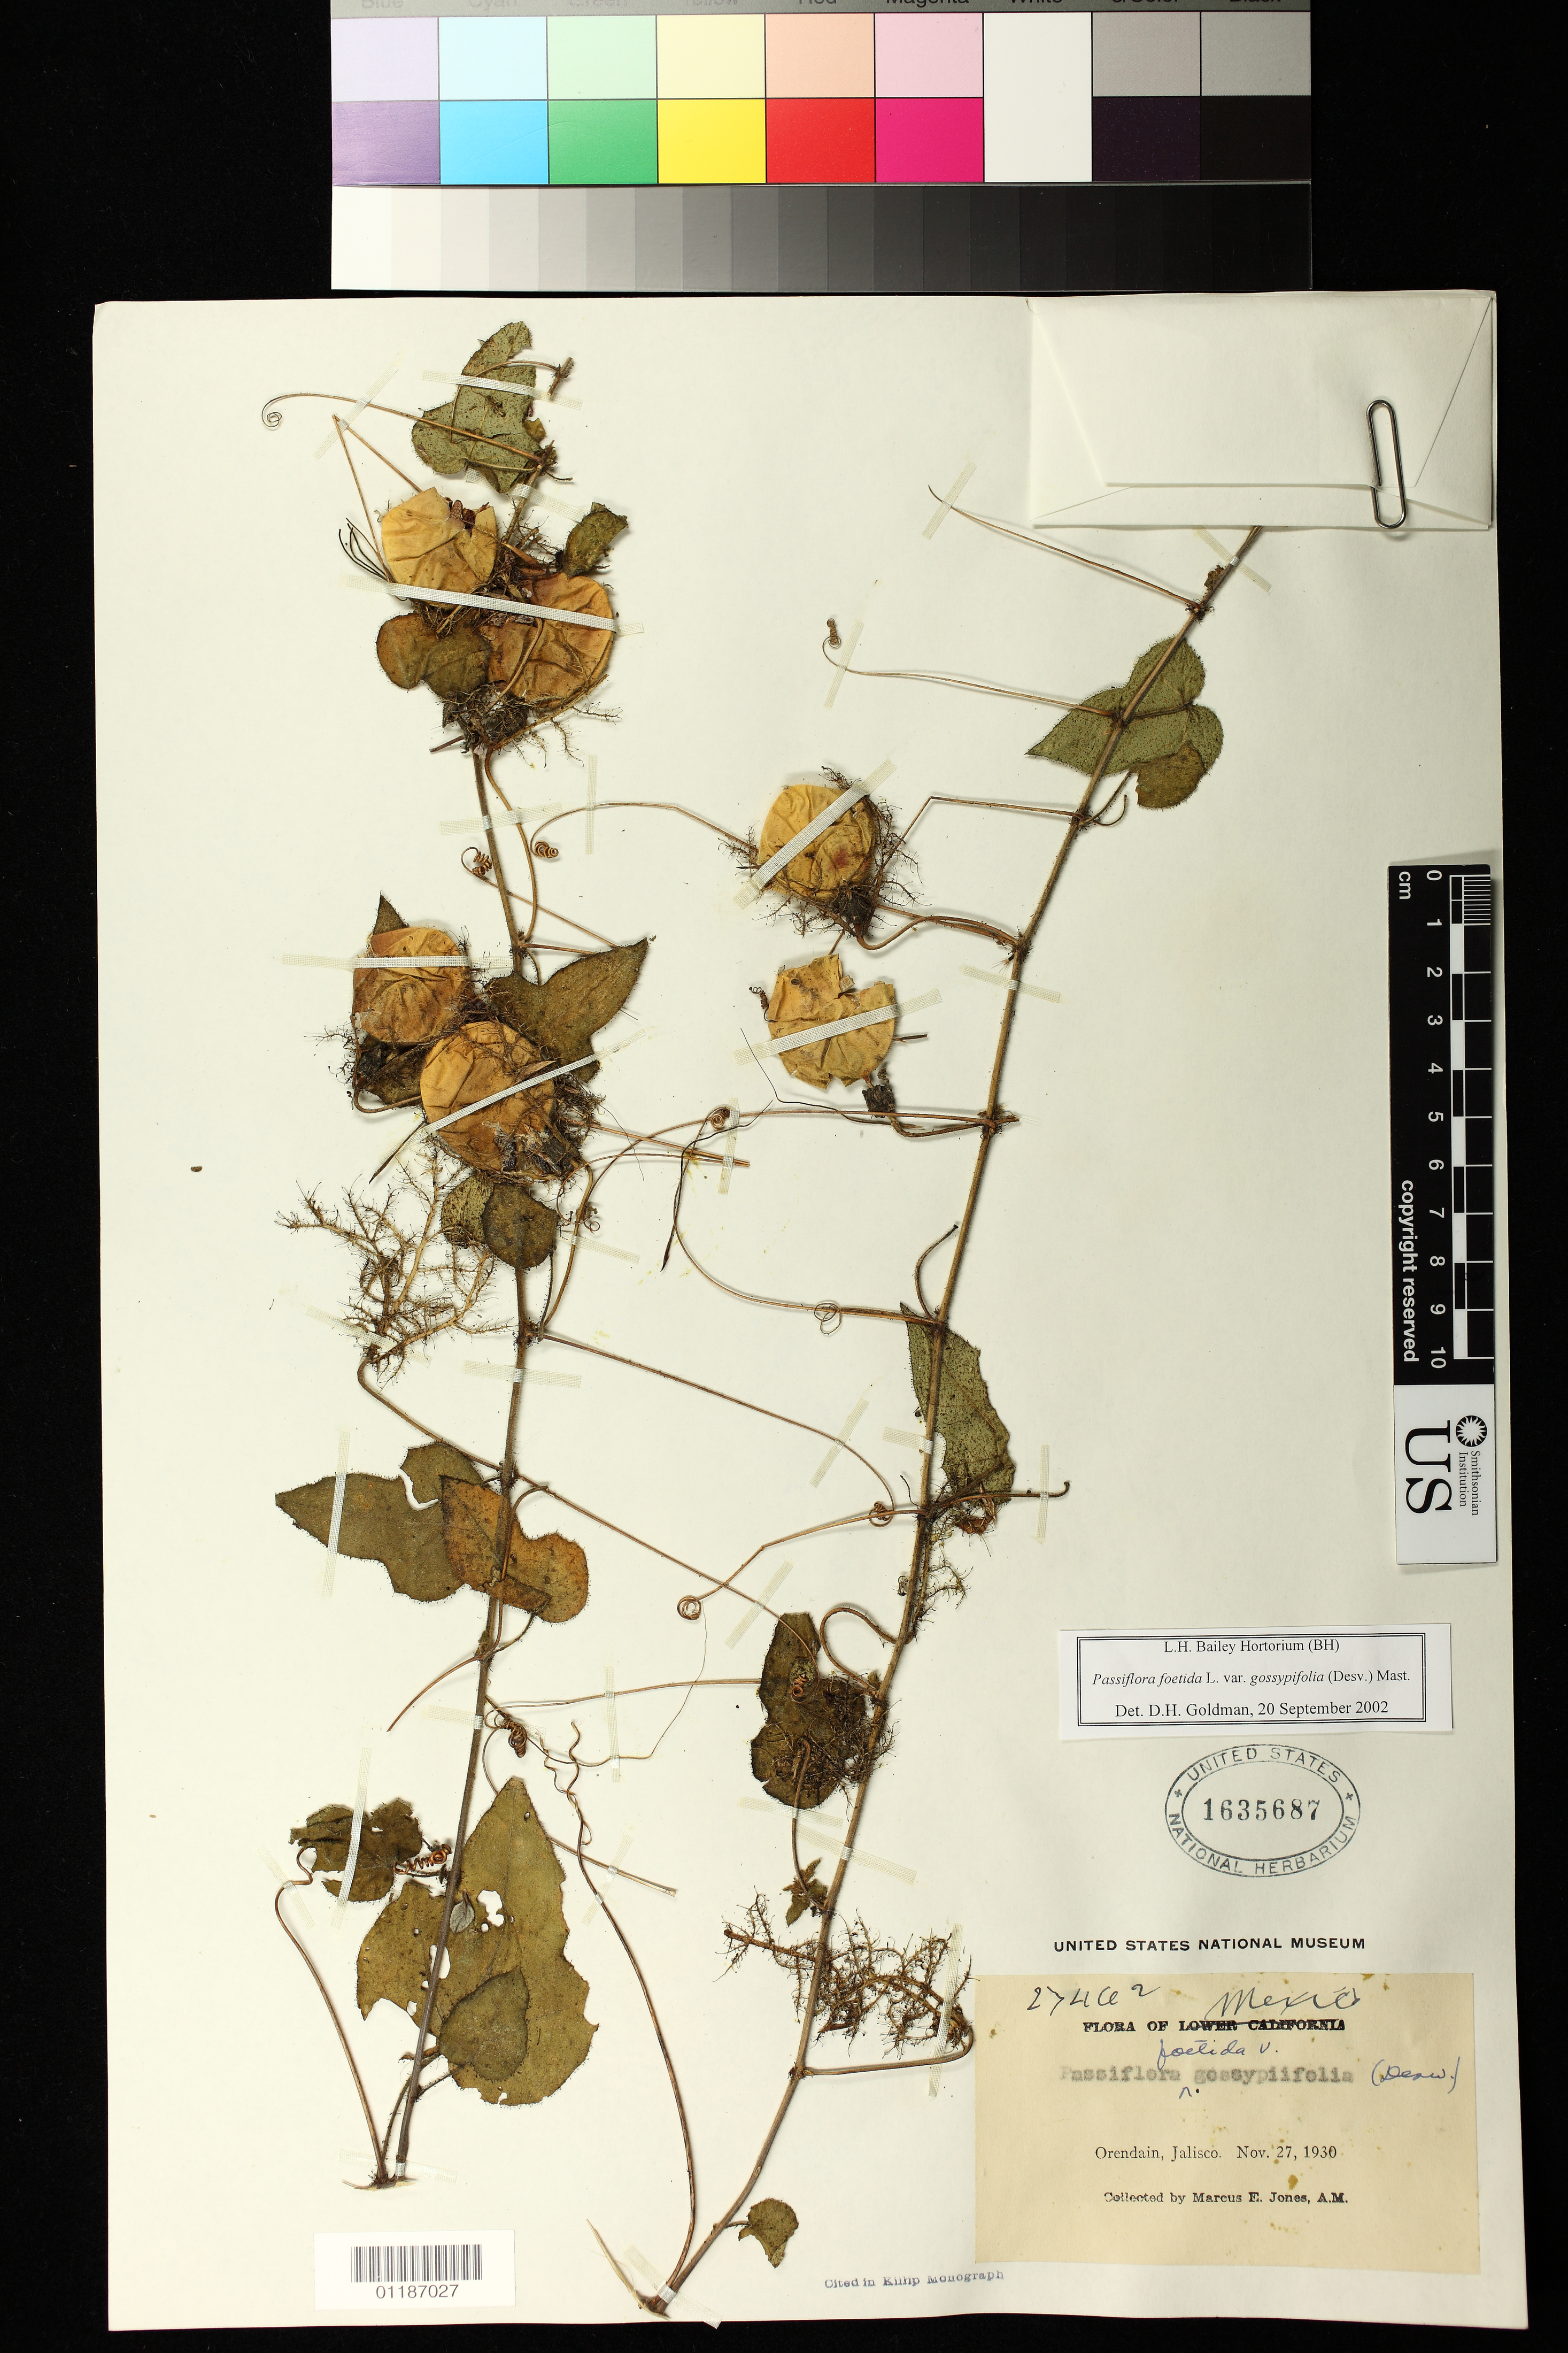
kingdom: Plantae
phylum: Tracheophyta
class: Magnoliopsida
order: Malpighiales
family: Passifloraceae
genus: Passiflora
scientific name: Passiflora foetida var. gossypiifolia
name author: (Desv.) Mast.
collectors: M. E. Jones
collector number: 27462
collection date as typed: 27 Nov 1930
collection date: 1930-11-27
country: Mexico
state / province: Jalisco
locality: Orendain.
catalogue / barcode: US 1635687